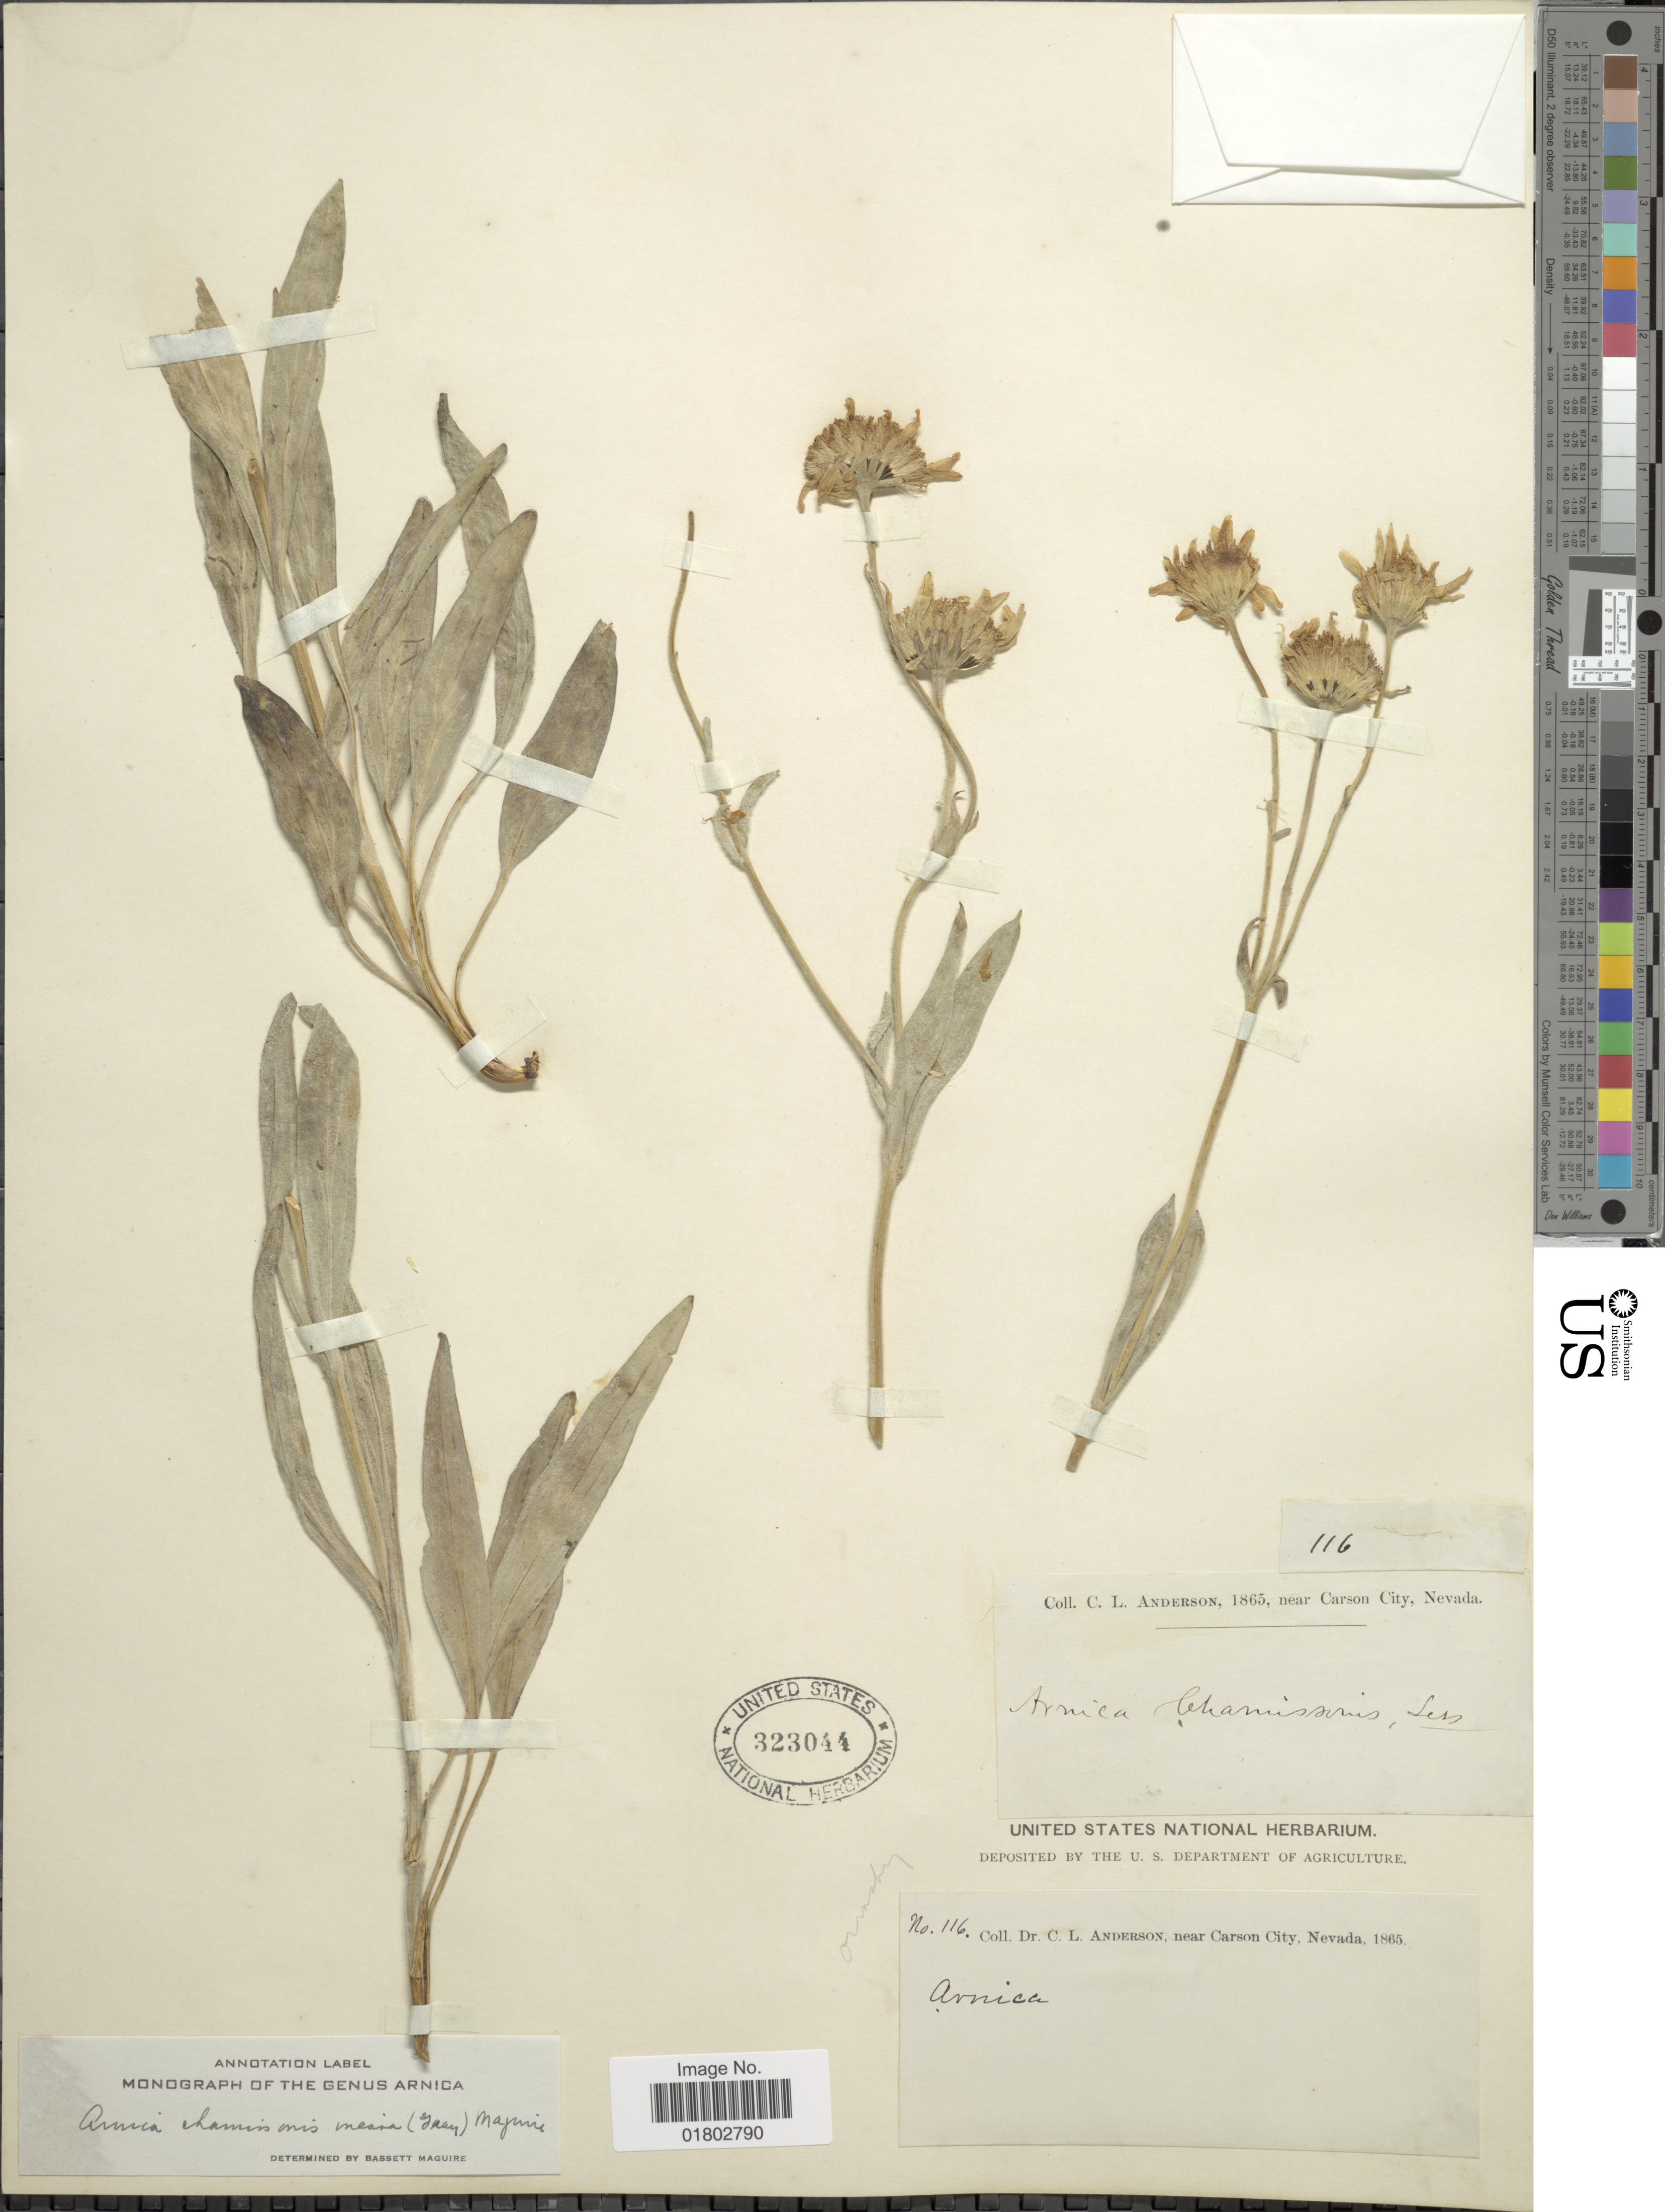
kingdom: Plantae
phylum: Tracheophyta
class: Magnoliopsida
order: Asterales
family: Asteraceae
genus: Arnica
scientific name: Arnica chamissonis subsp. incana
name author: (A. Gray) Maguire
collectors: C. L. Anderson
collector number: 116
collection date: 1865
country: United States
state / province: Nevada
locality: Near Carson City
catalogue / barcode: US 323044